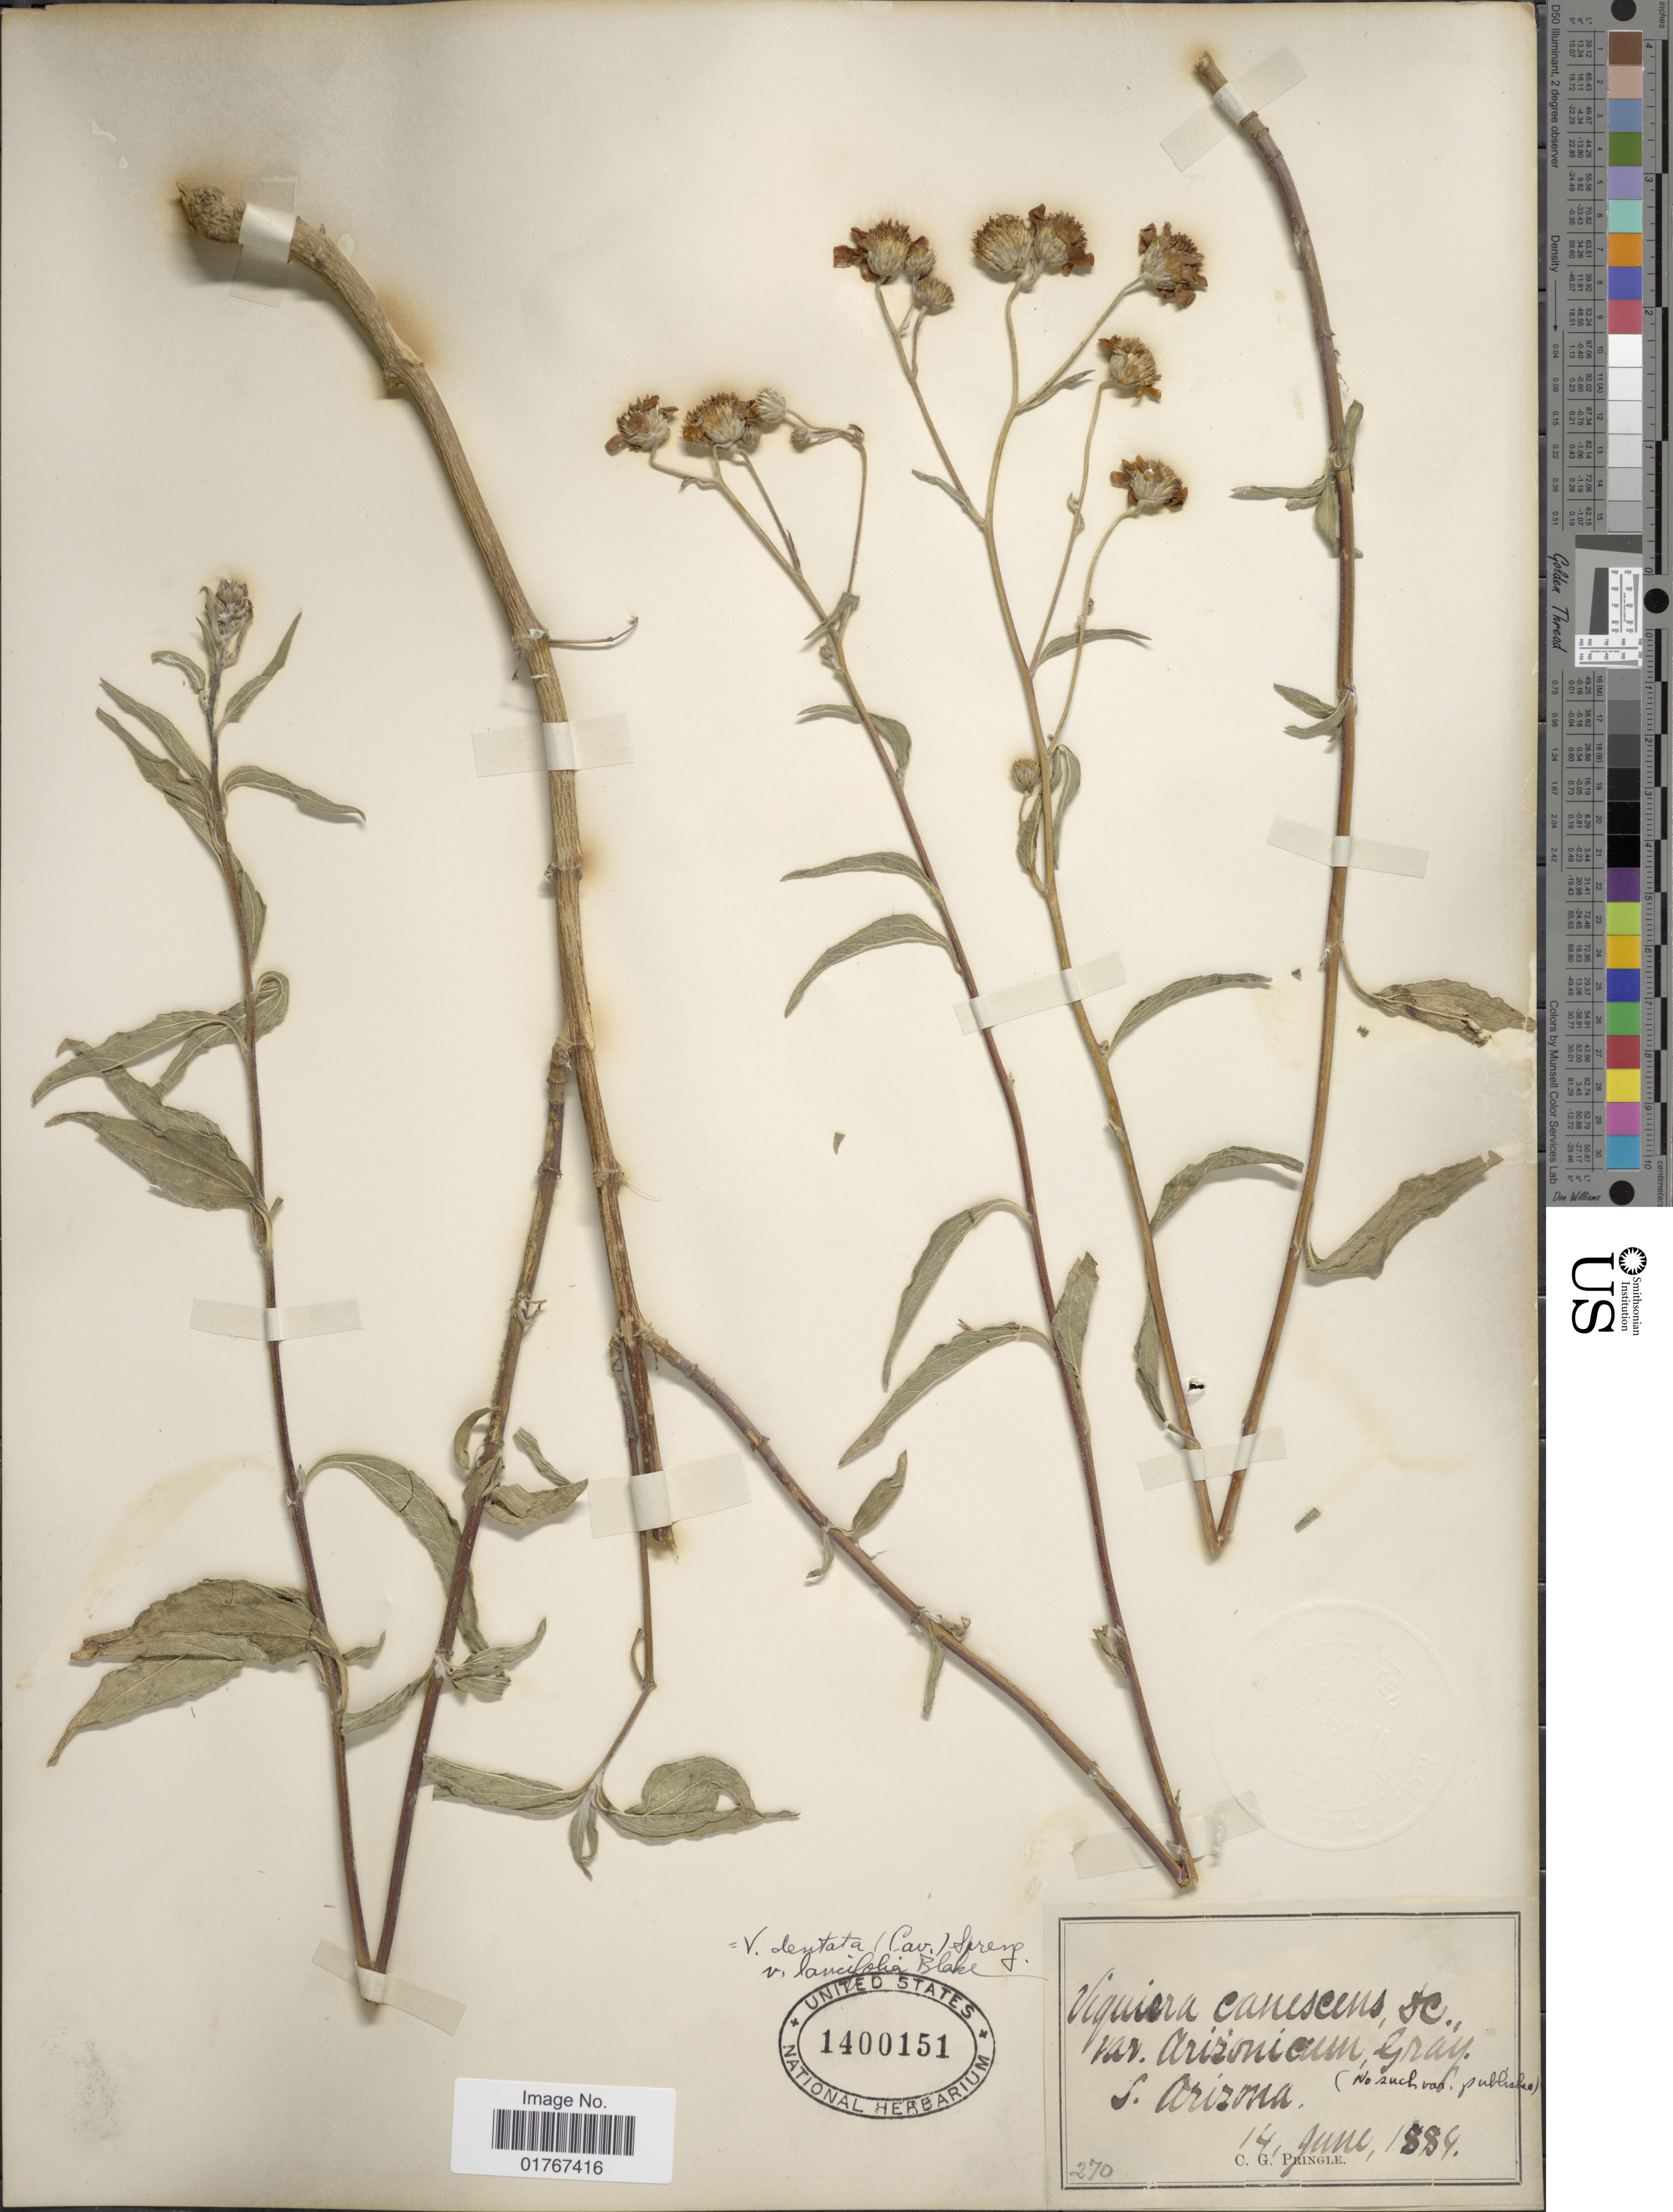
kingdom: Plantae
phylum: Tracheophyta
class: Magnoliopsida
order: Asterales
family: Asteraceae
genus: Viguiera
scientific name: Viguiera dentata var. lancifolia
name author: S.F. Blake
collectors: C. G. Pringle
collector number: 270*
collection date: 1884-06-14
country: United States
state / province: Arizona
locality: S. Arizona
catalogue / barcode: US 1400151